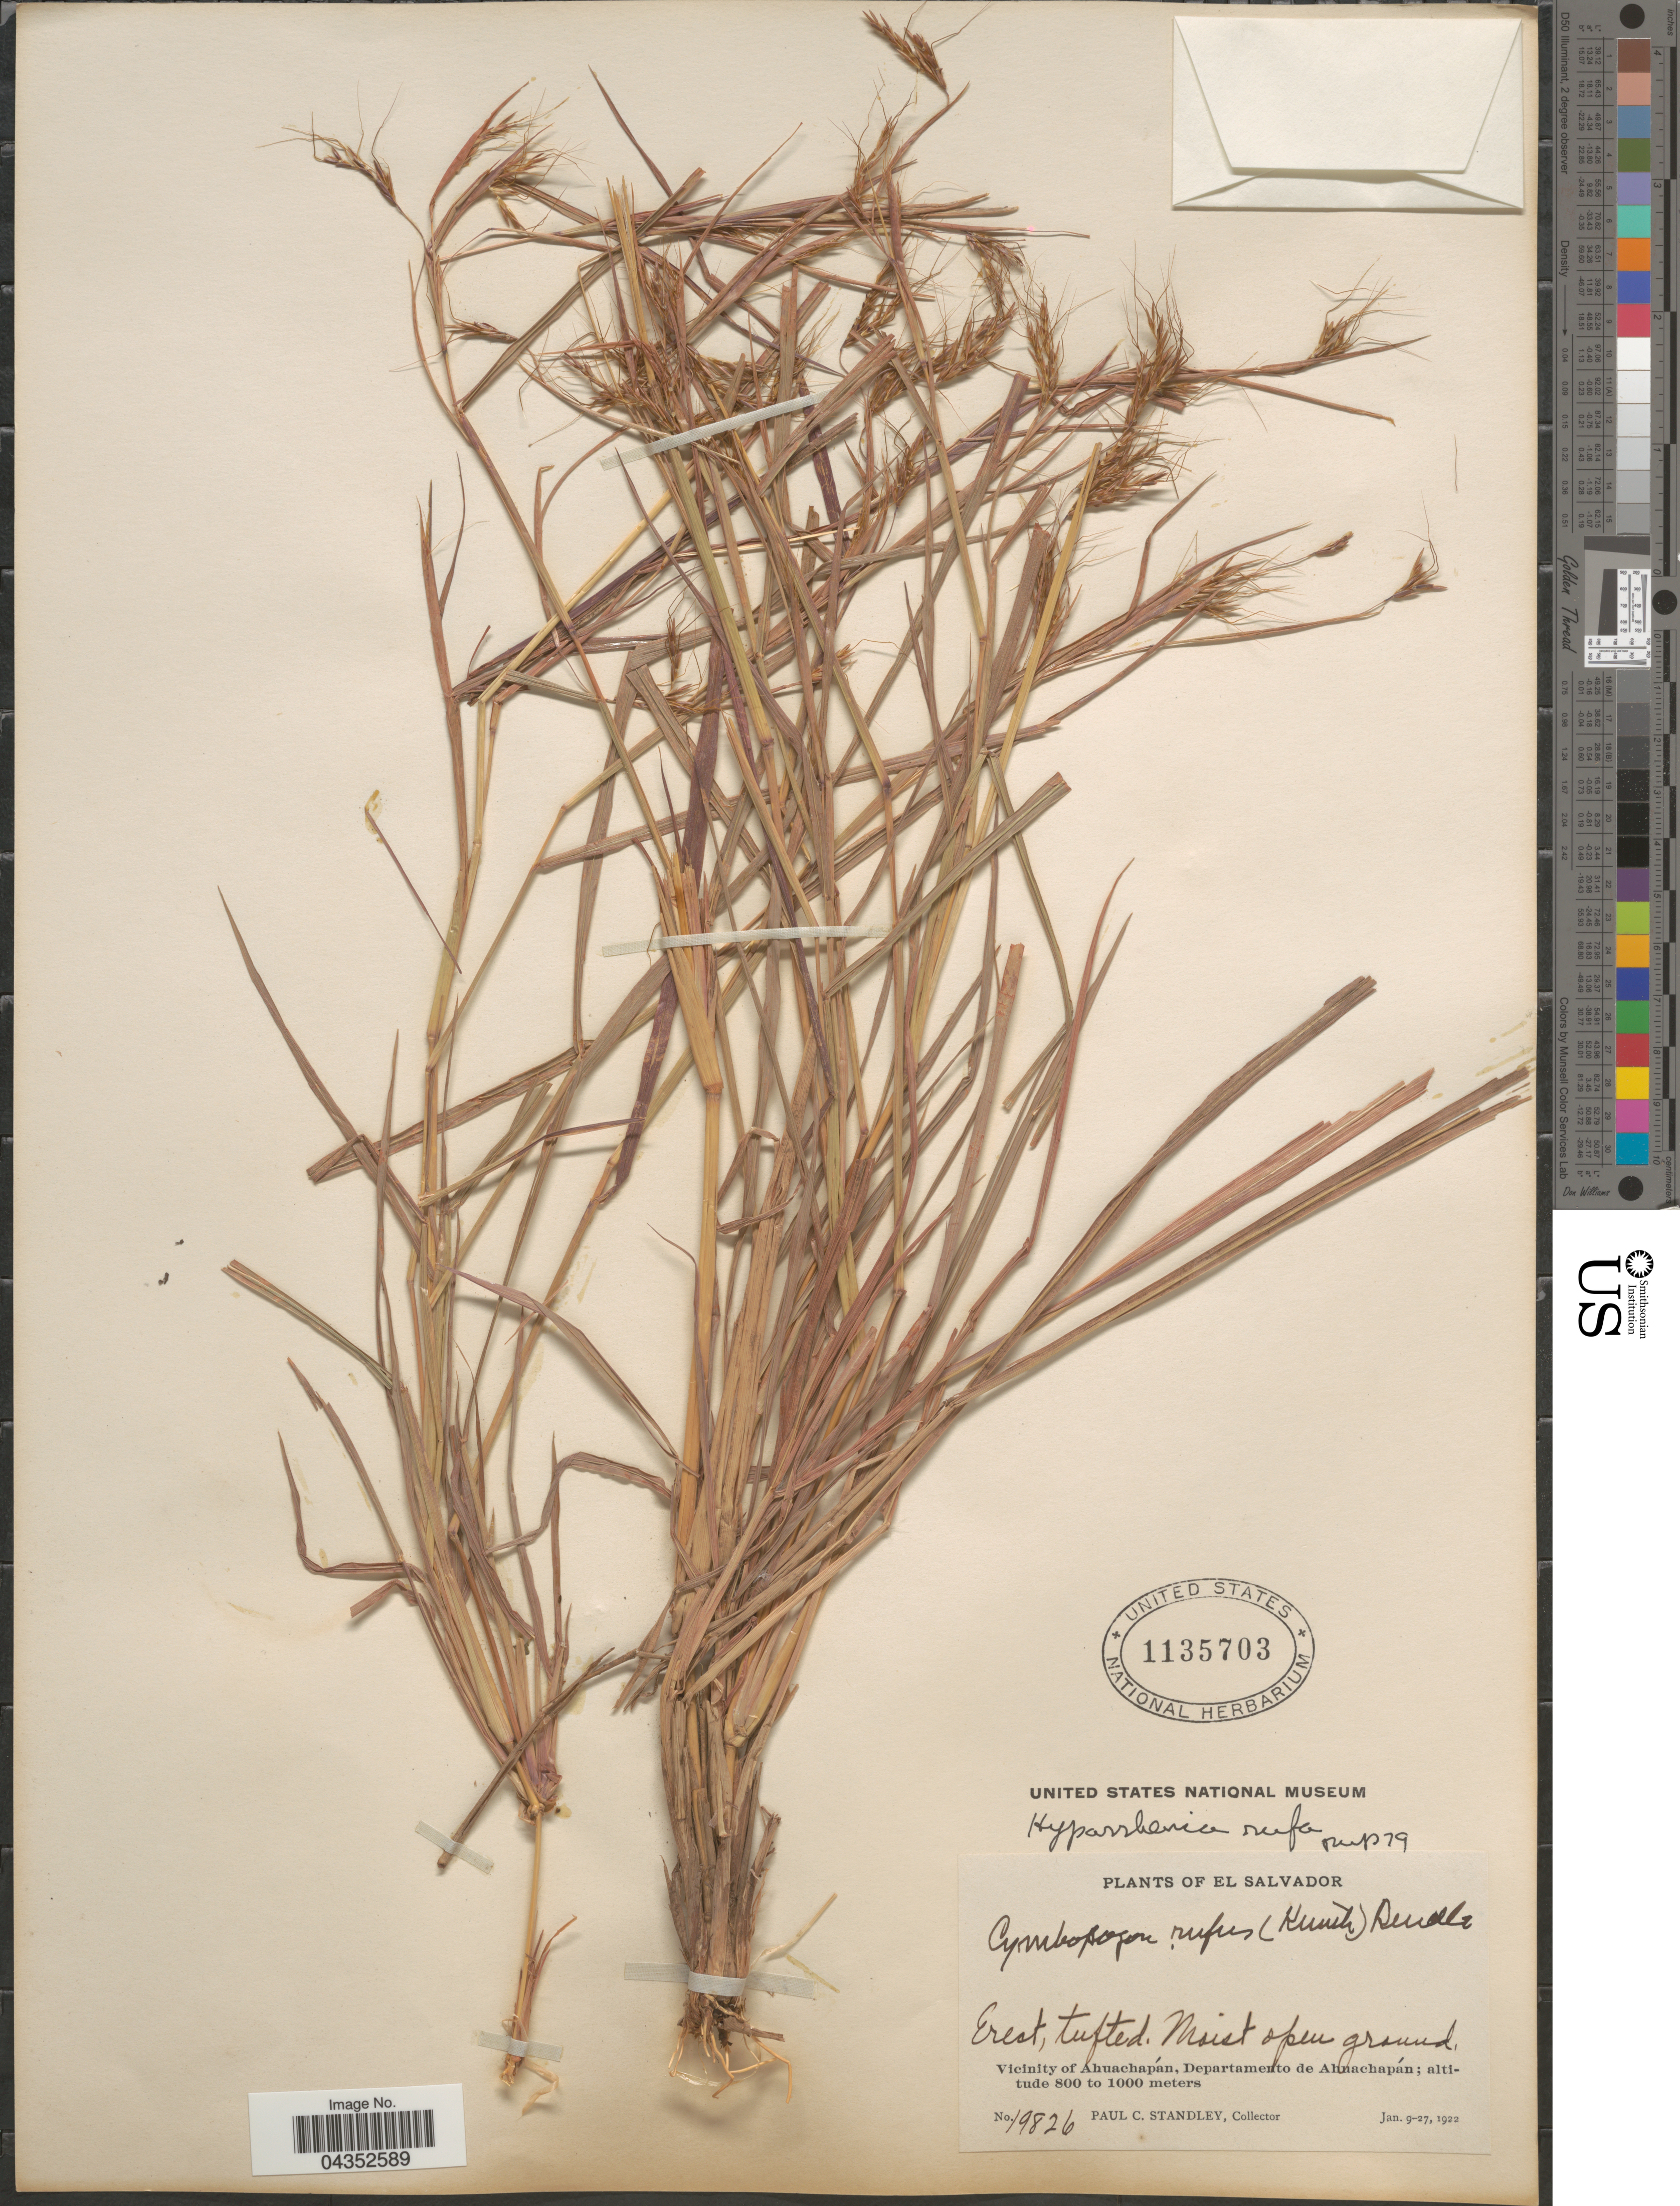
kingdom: Plantae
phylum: Tracheophyta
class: Liliopsida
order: Poales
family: Poaceae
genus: Hyparrhenia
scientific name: Hyparrhenia rufa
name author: (Nees) Stapf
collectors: P. C. Standley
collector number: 19826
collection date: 1922-01-09/1922-01-27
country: El Salvador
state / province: Ahuachapan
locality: Moist open ground. Vicinity of Ahuachapán, Departamento de Ahuachapán.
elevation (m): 800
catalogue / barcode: US 1135703